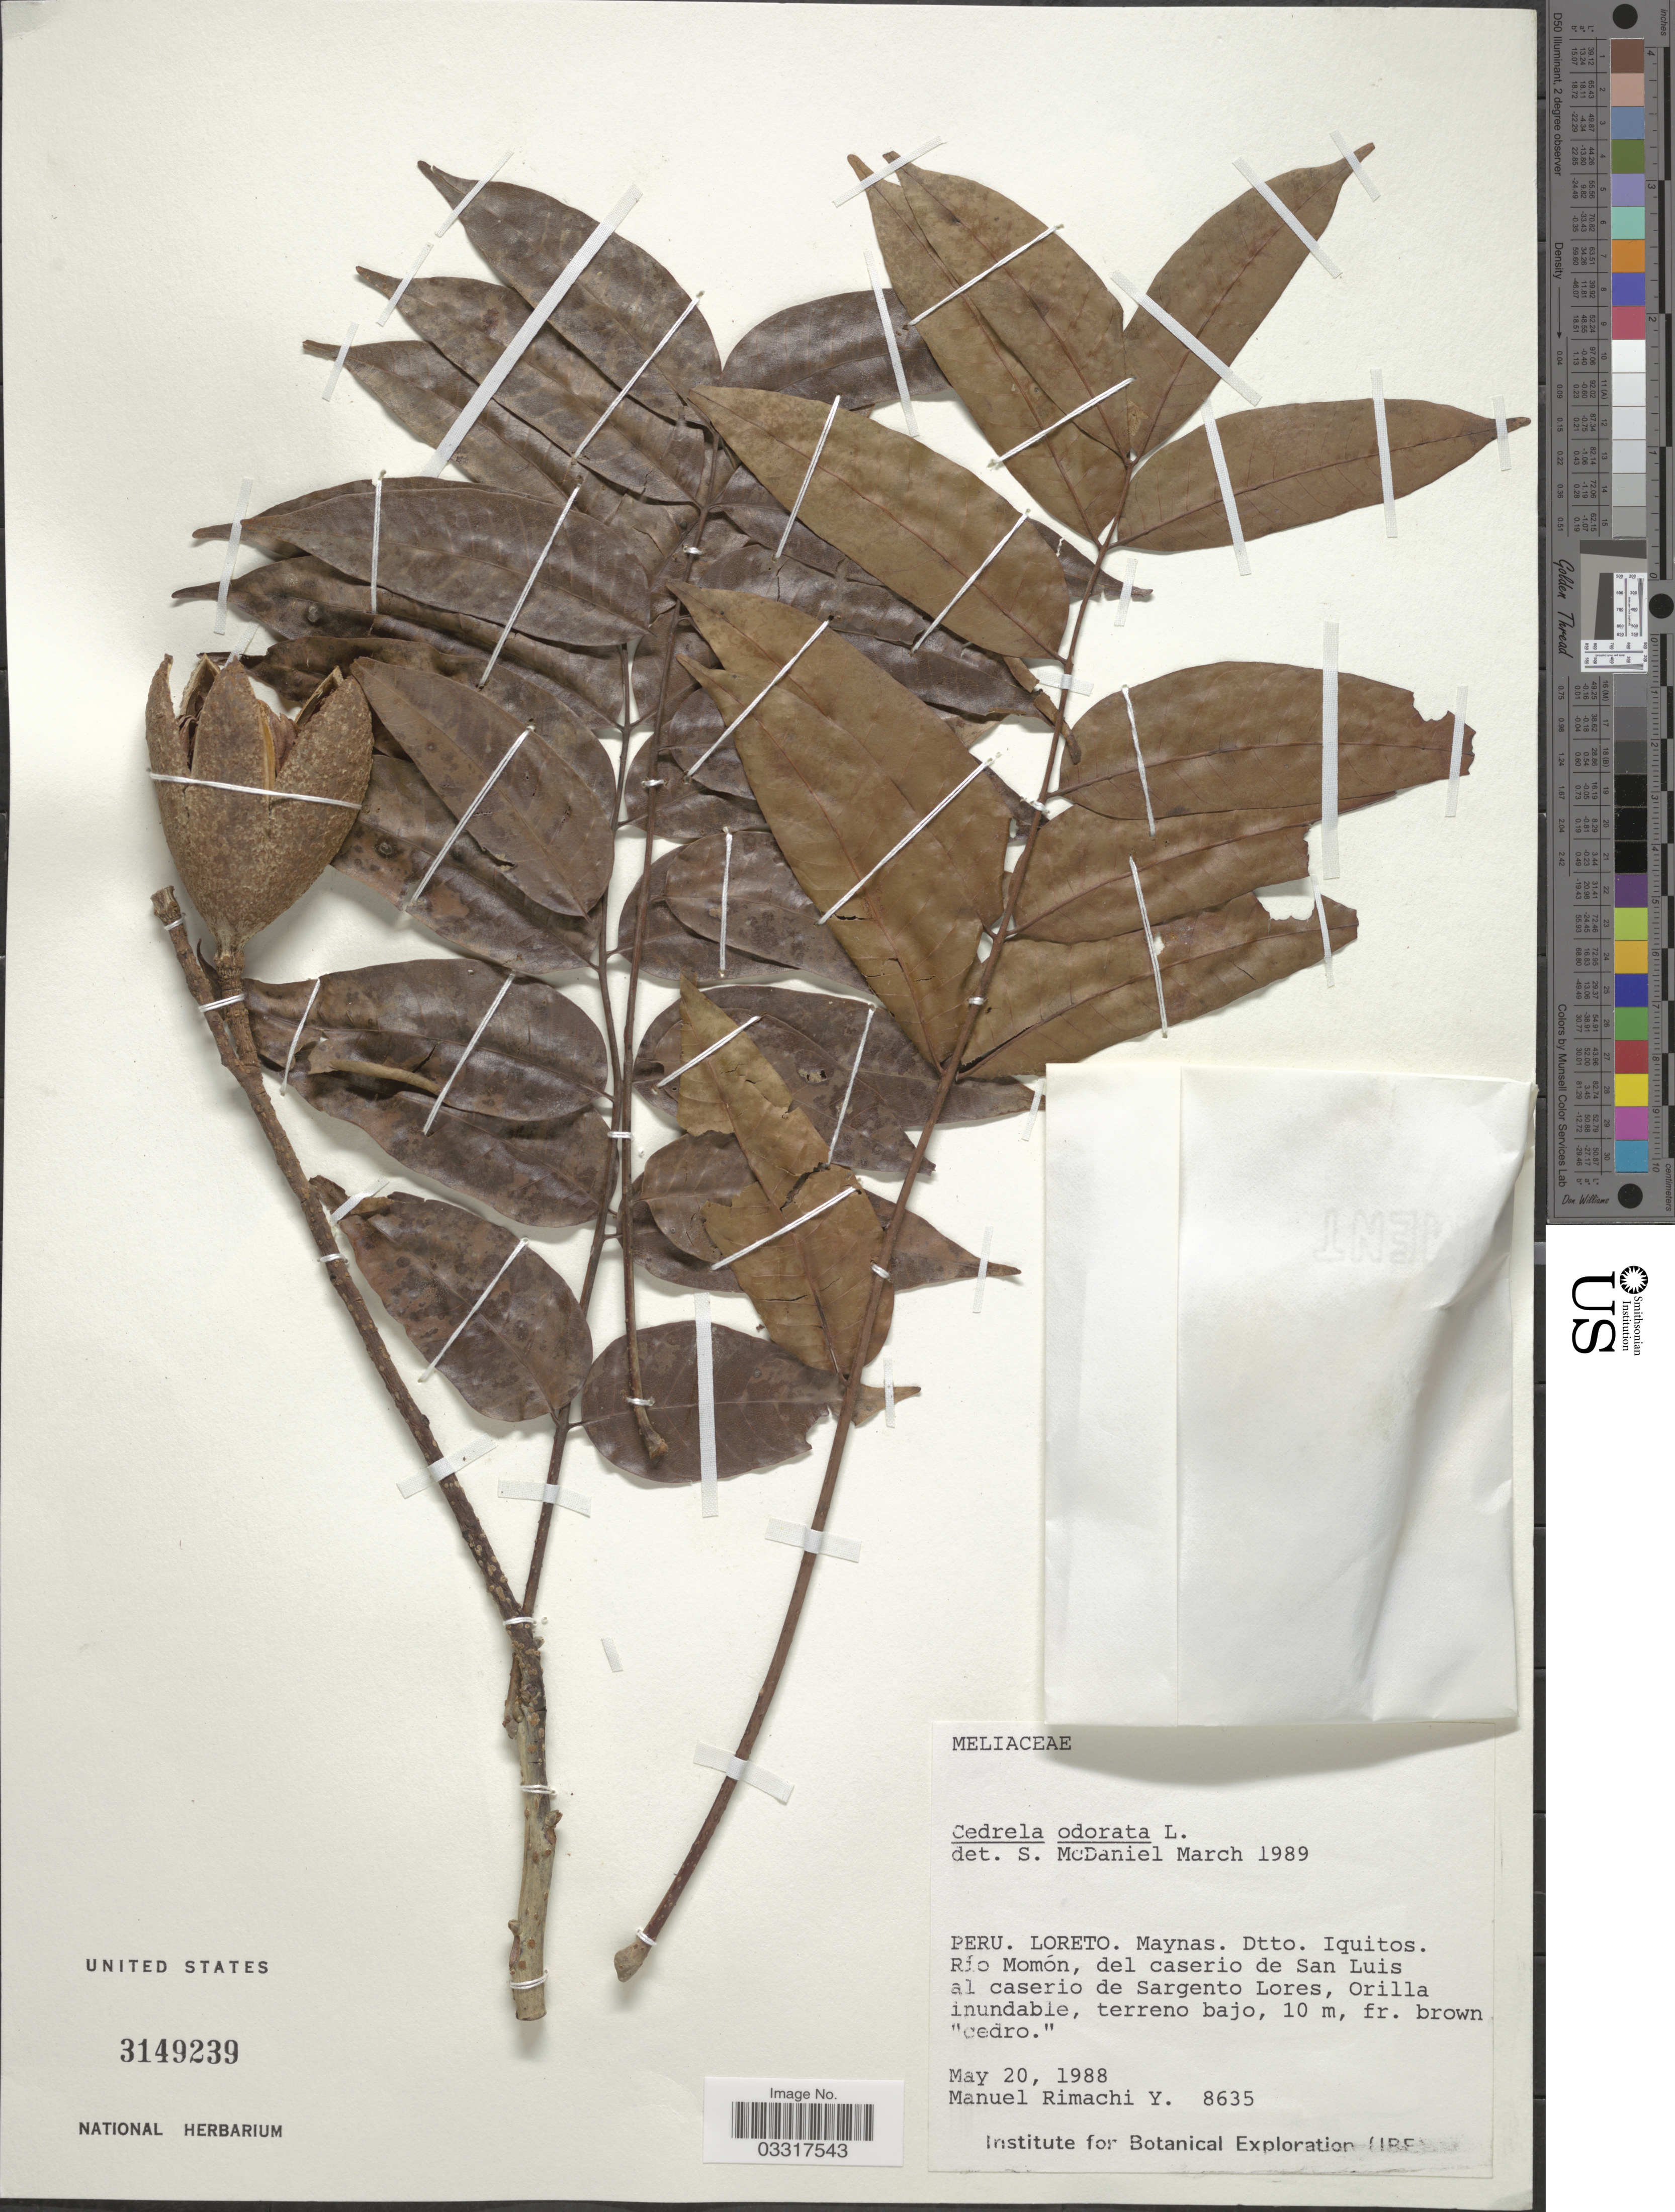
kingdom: Plantae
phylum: Tracheophyta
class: Magnoliopsida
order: Sapindales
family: Meliaceae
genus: Cedrela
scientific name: Cedrela odorata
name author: L.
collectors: M. Rimachi Y.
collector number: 8635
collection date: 1988-05-20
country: Peru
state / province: Loreto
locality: Maynas. Dtto. Iquitos. Río Momón, del caserio de San Luis al caserio de Sargento Lores, Orilla inundable, terreno bajo.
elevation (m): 10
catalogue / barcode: US 3149239